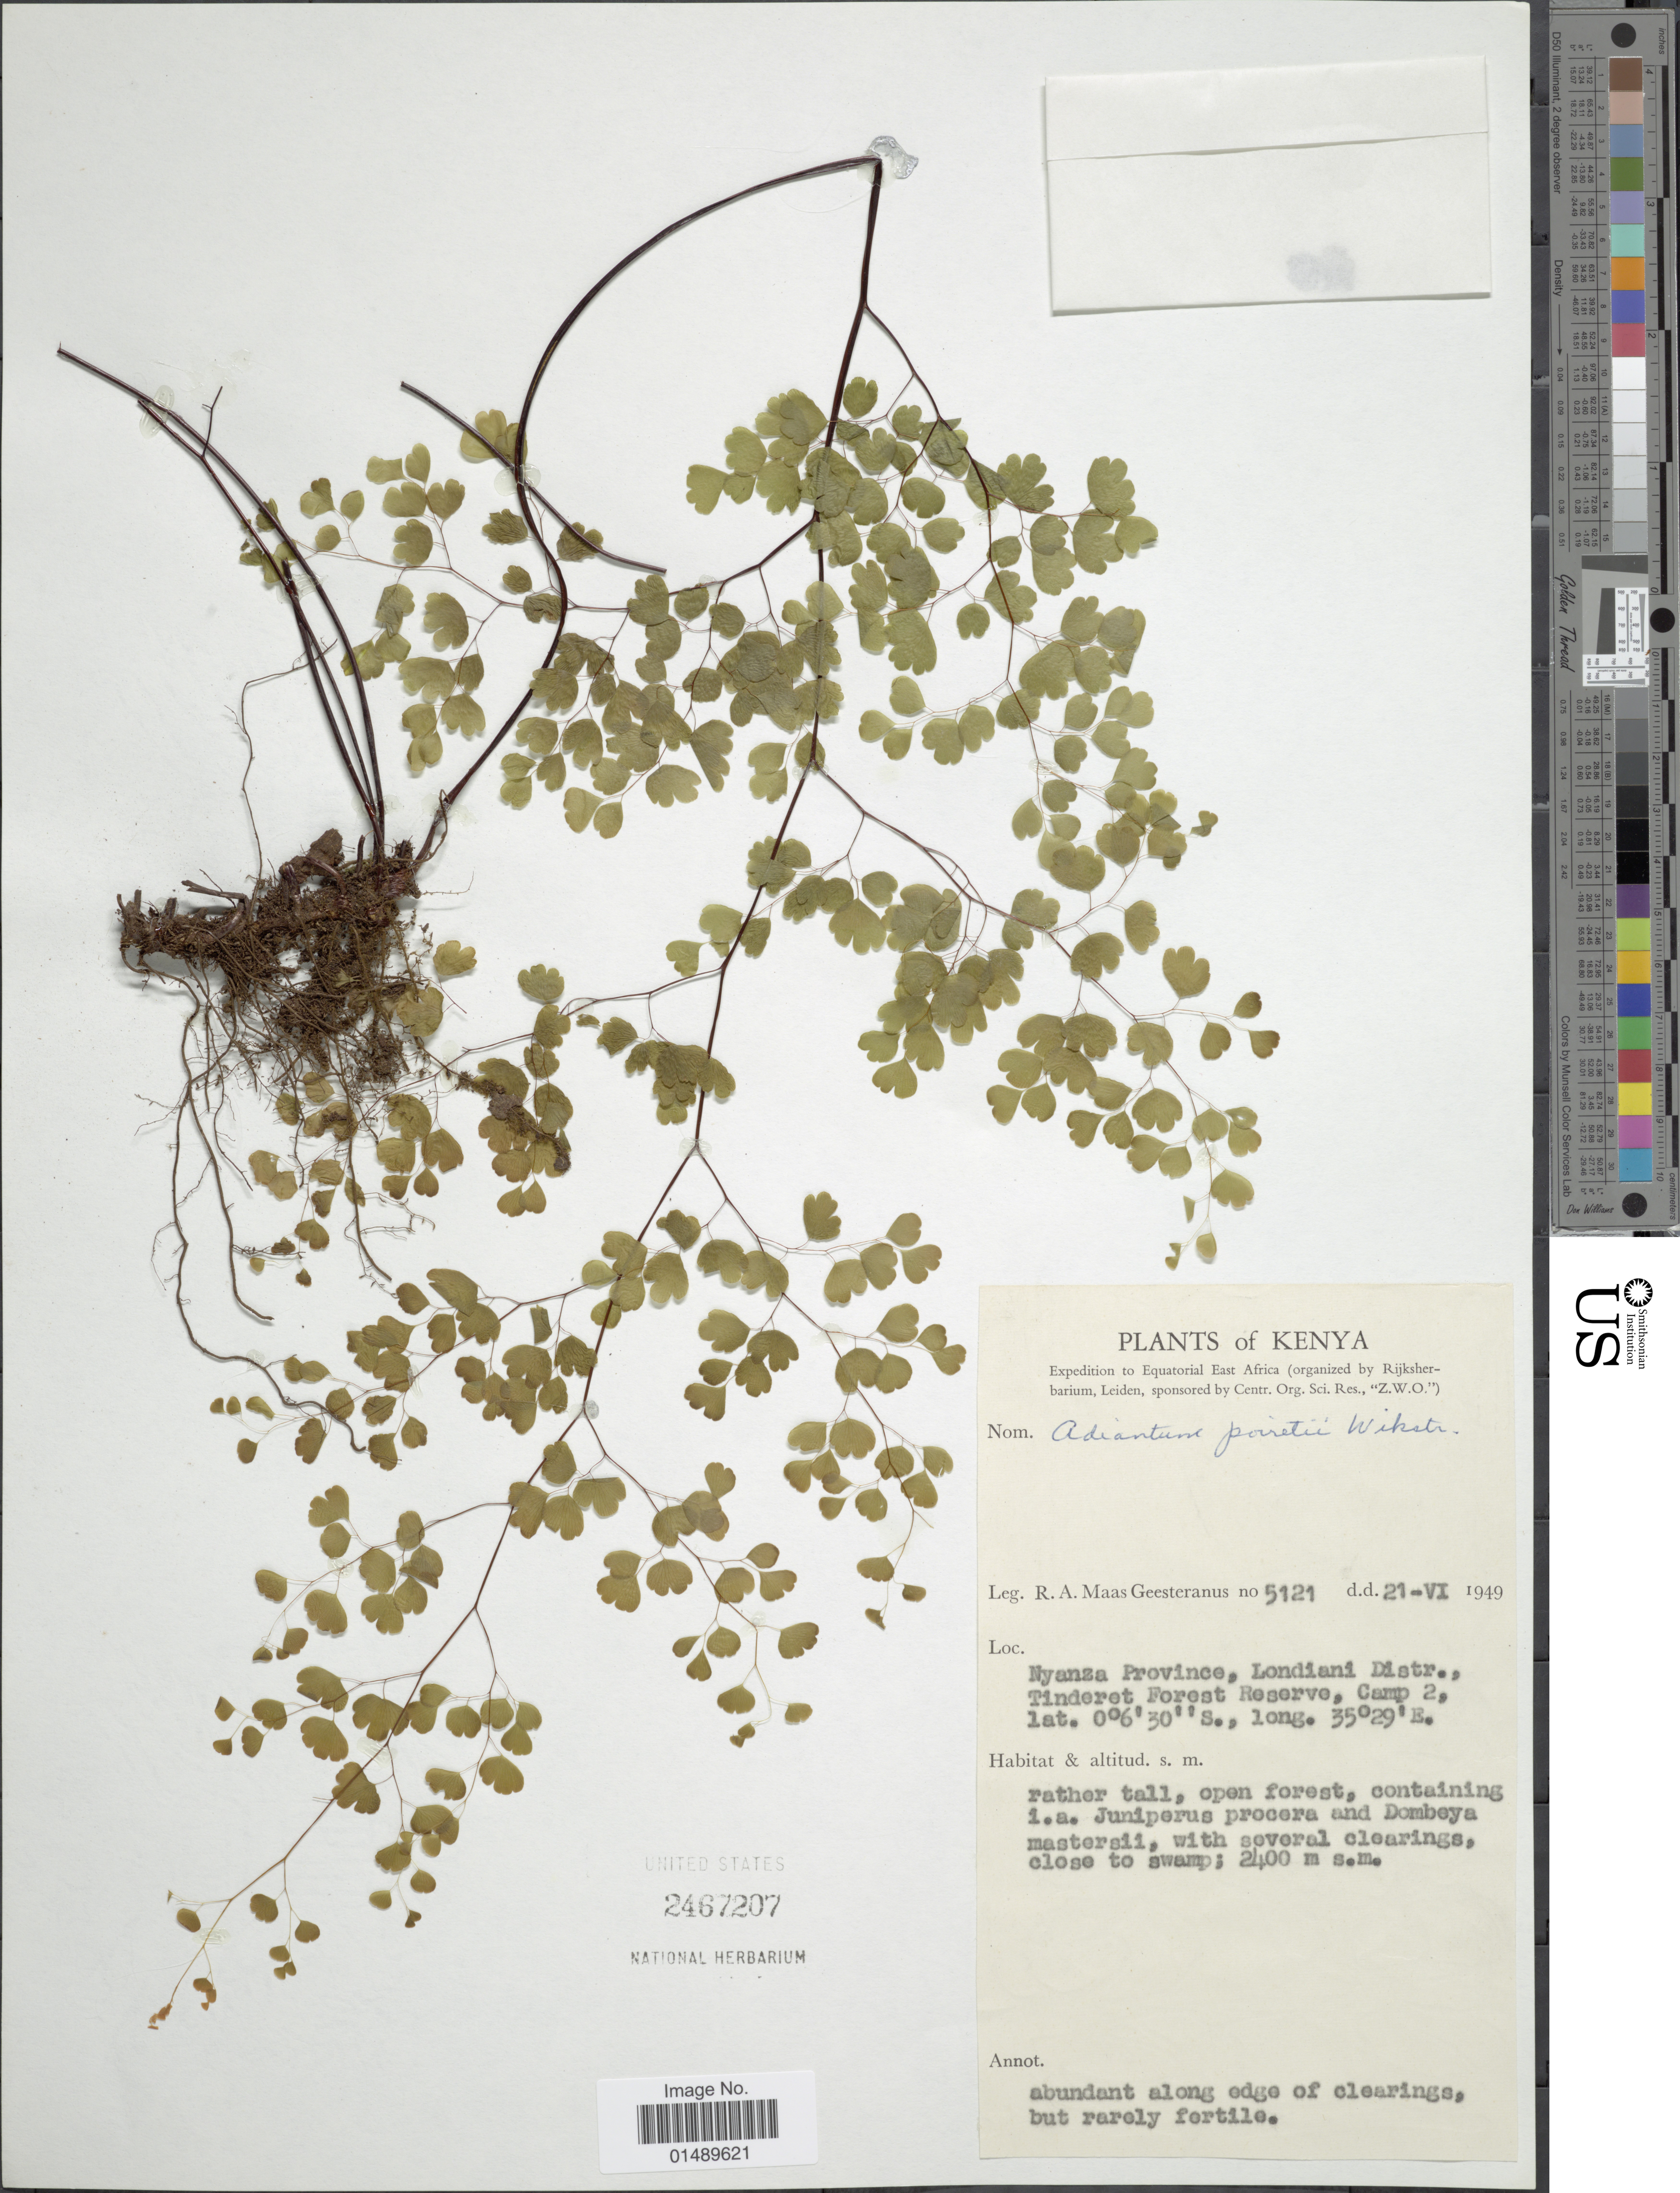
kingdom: Plantae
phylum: Tracheophyta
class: Polypodiopsida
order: Polypodiales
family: Pteridaceae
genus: Adiantum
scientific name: Adiantum poiretii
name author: Wikstr.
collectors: R. A. Maas Geesteranus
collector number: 5121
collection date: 1949-06-21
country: Kenya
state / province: Kericho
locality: Kenya, Nyanza Province, Londiani Distr., Tinderet Forest Reverve, Camp 2.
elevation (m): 2400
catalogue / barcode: US 2467207